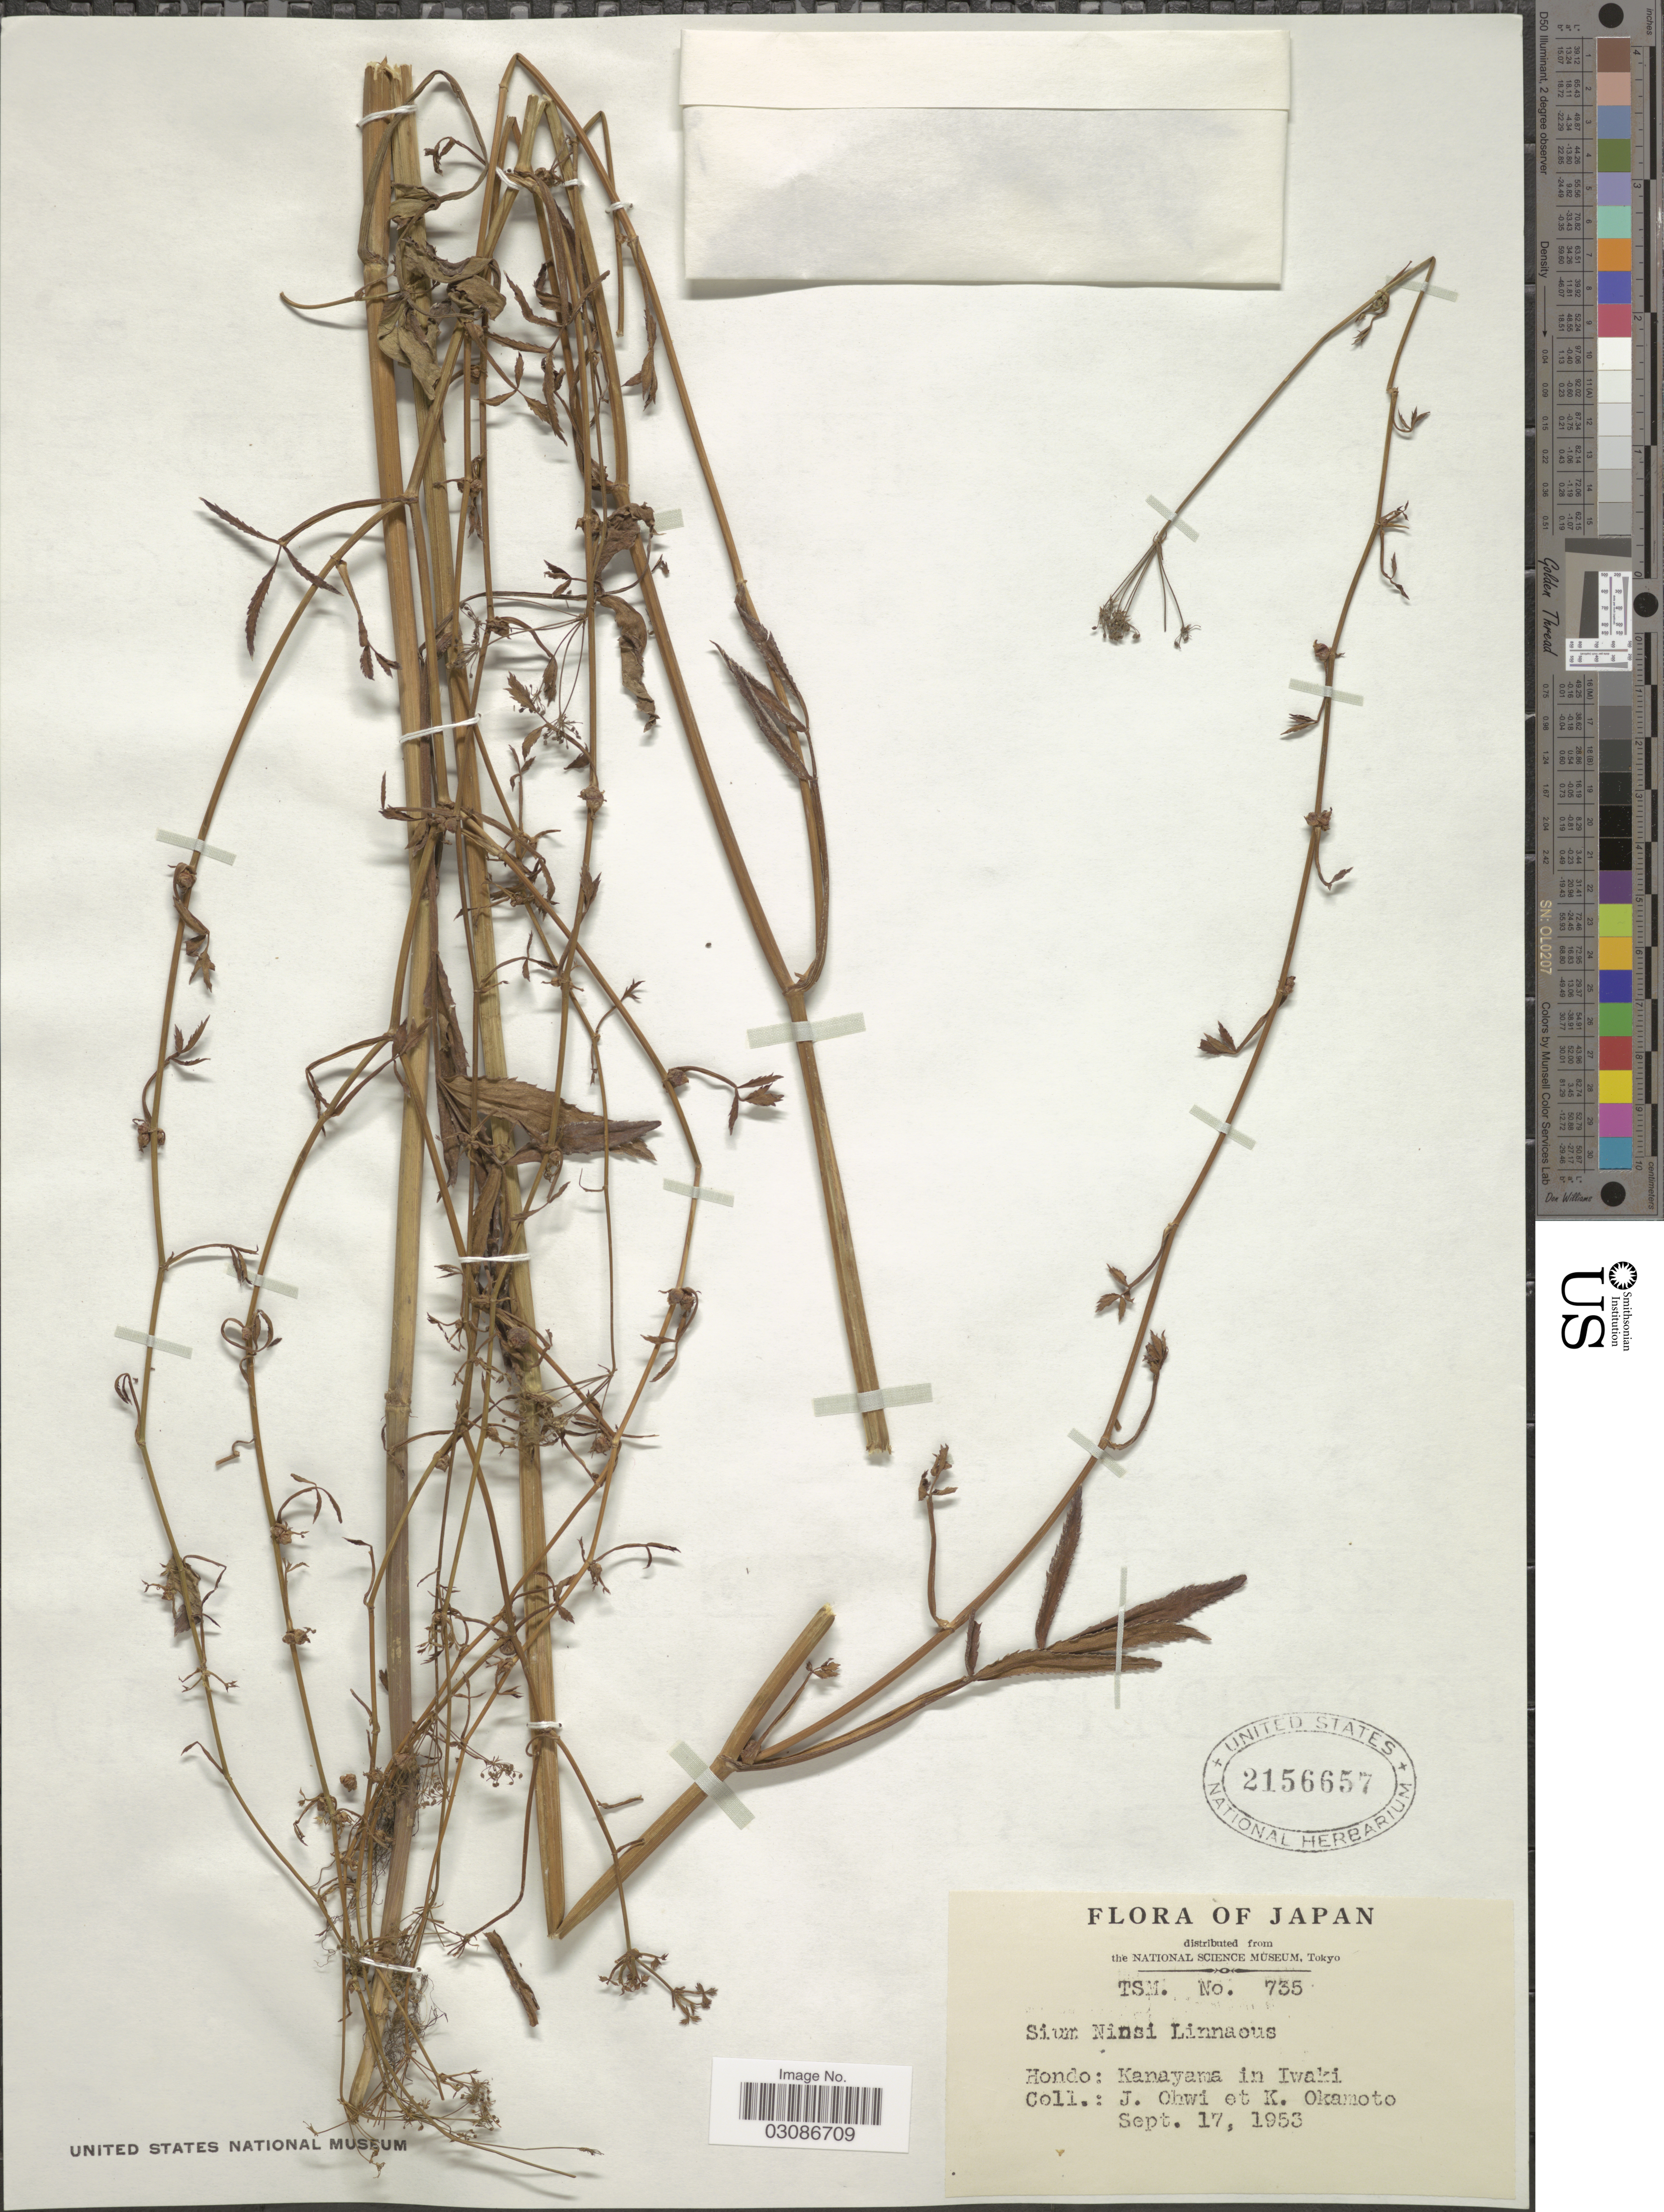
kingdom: Plantae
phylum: Tracheophyta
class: Magnoliopsida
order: Apiales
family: Apiaceae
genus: Sium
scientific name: Sium sisarum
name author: L.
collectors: J. Ohwi & K. Okamoto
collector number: TSM735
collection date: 1953-09-17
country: Japan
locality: Hondo: Kanayama in Iwaki.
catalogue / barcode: US 2156657